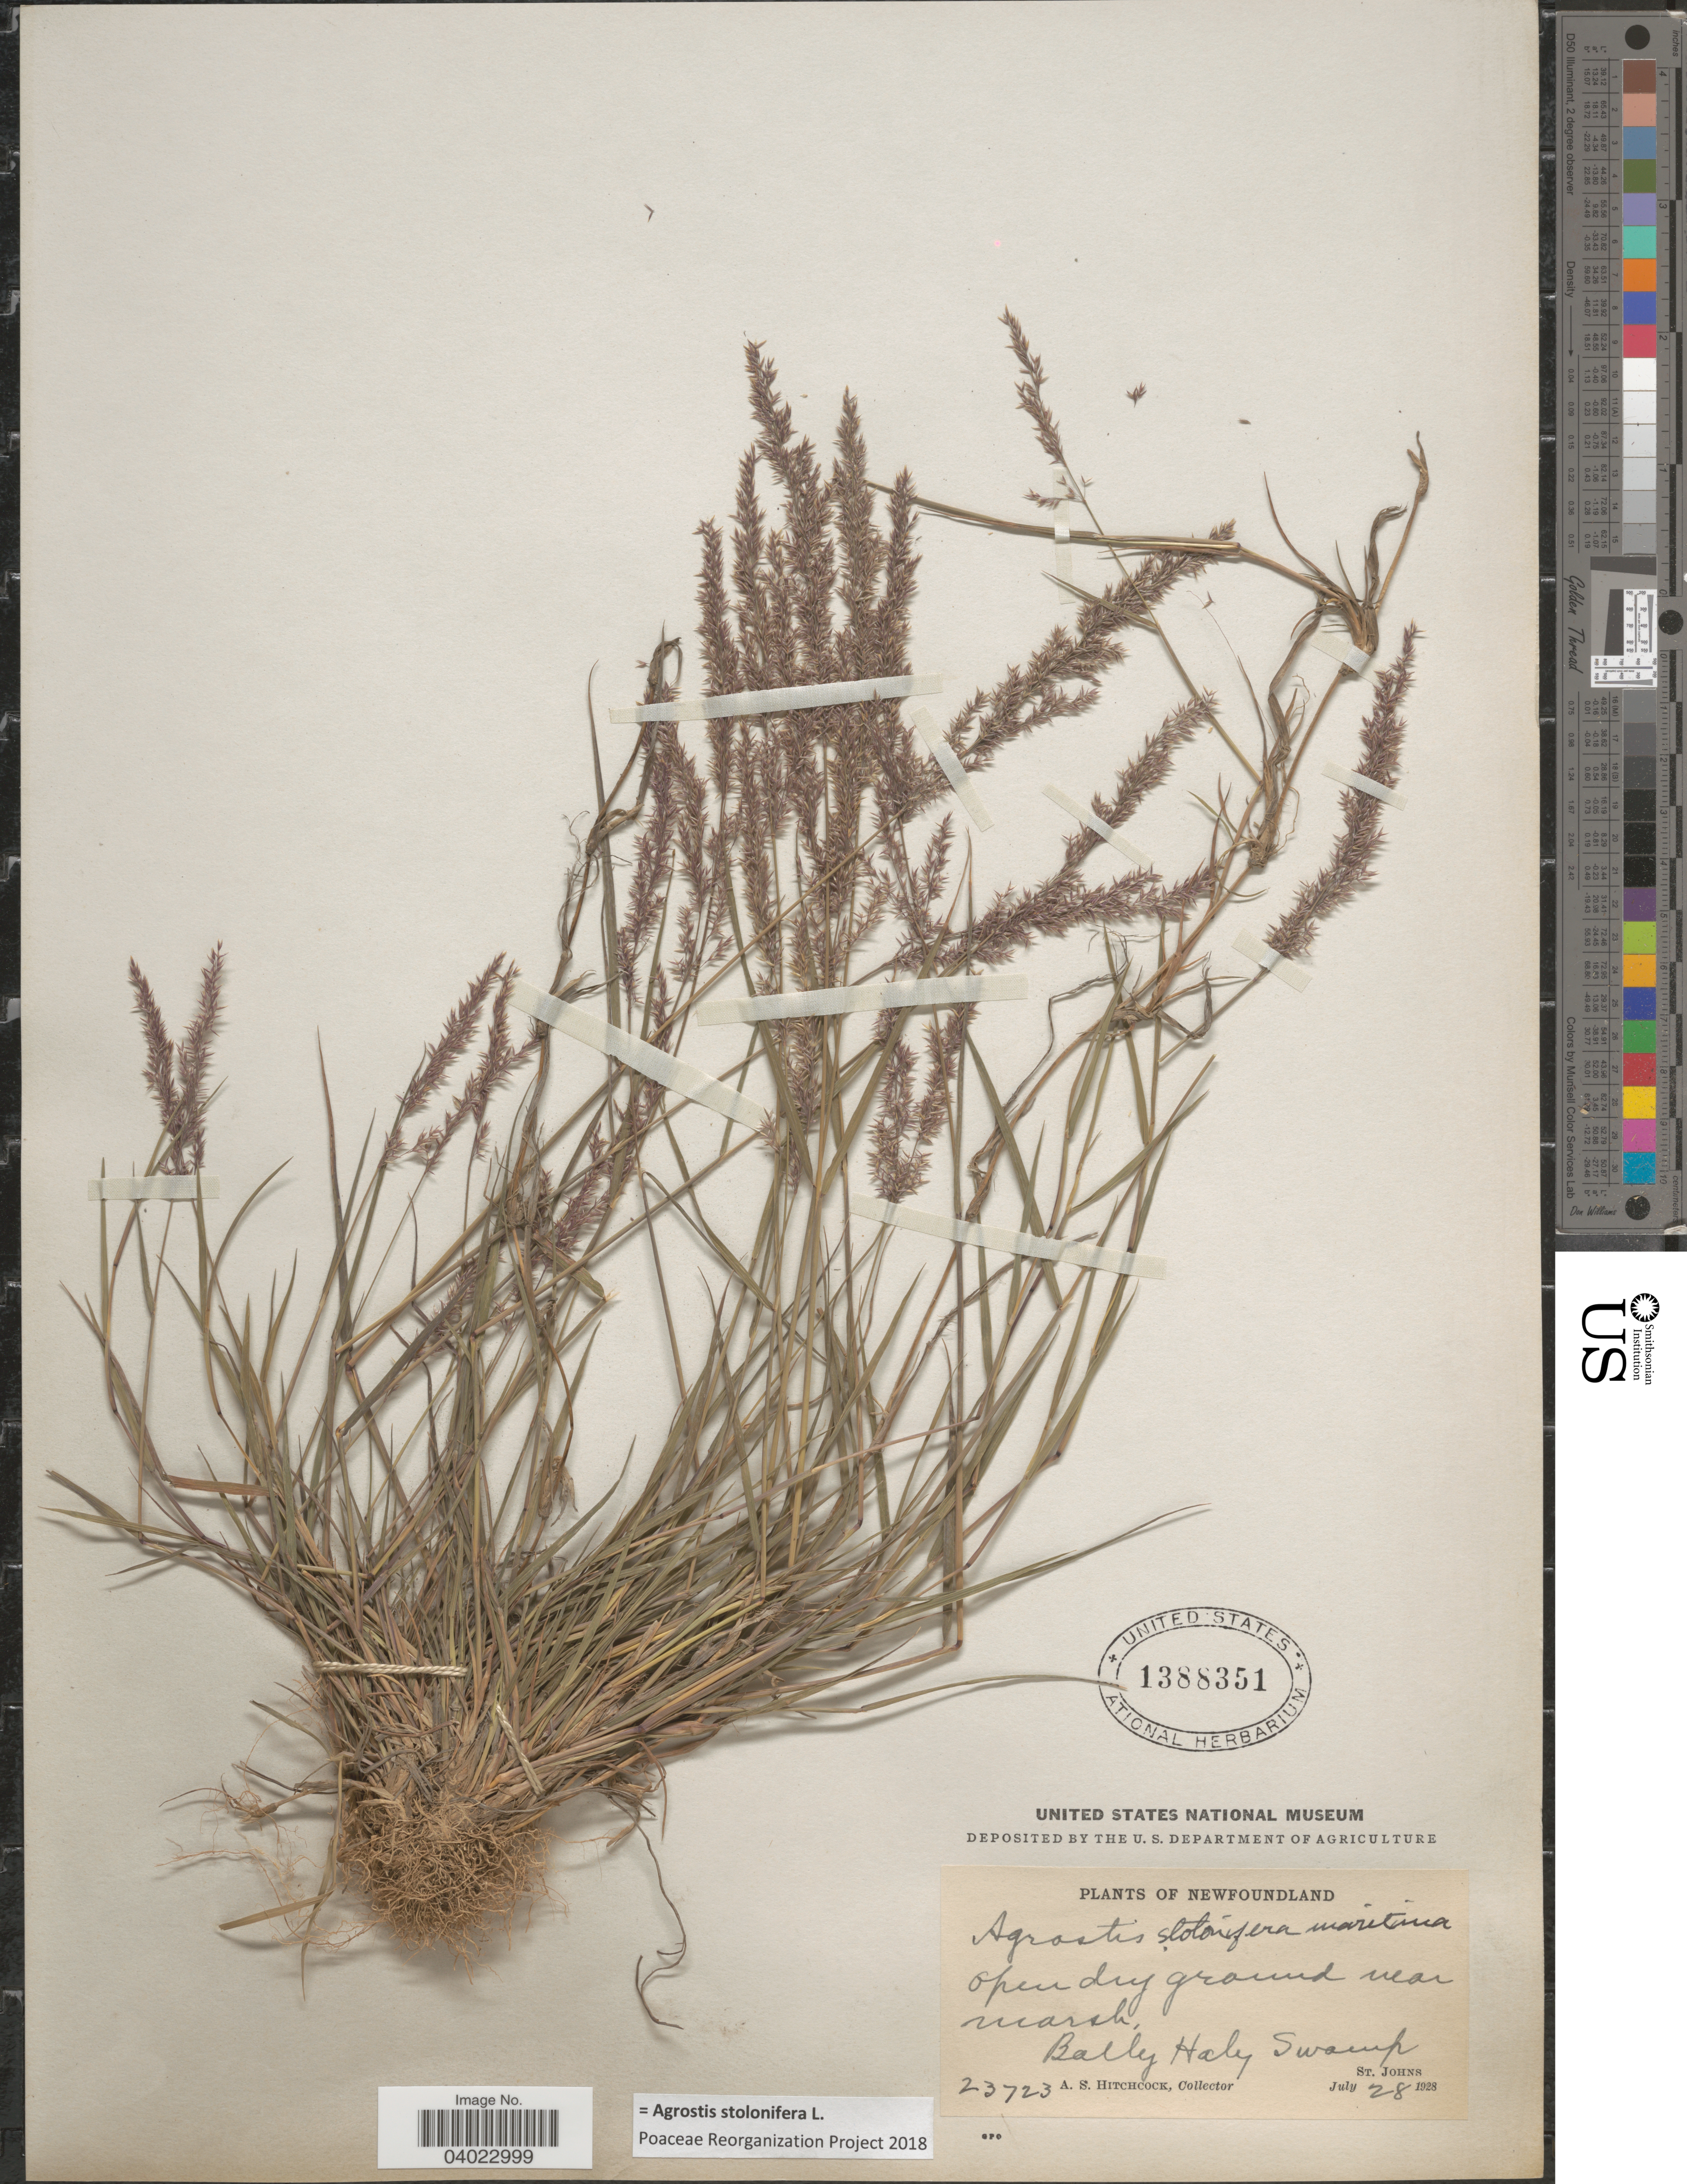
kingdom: Plantae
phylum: Tracheophyta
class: Liliopsida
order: Poales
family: Poaceae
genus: Agrostis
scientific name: Agrostis stolonifera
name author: L.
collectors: A. S. Hitchcock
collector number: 23723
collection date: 1928-07-28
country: Canada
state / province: Newfoundland and Labrador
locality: Open dry ground near marsh. Bally Haly Swamp. St. Johns.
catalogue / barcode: US 1388351